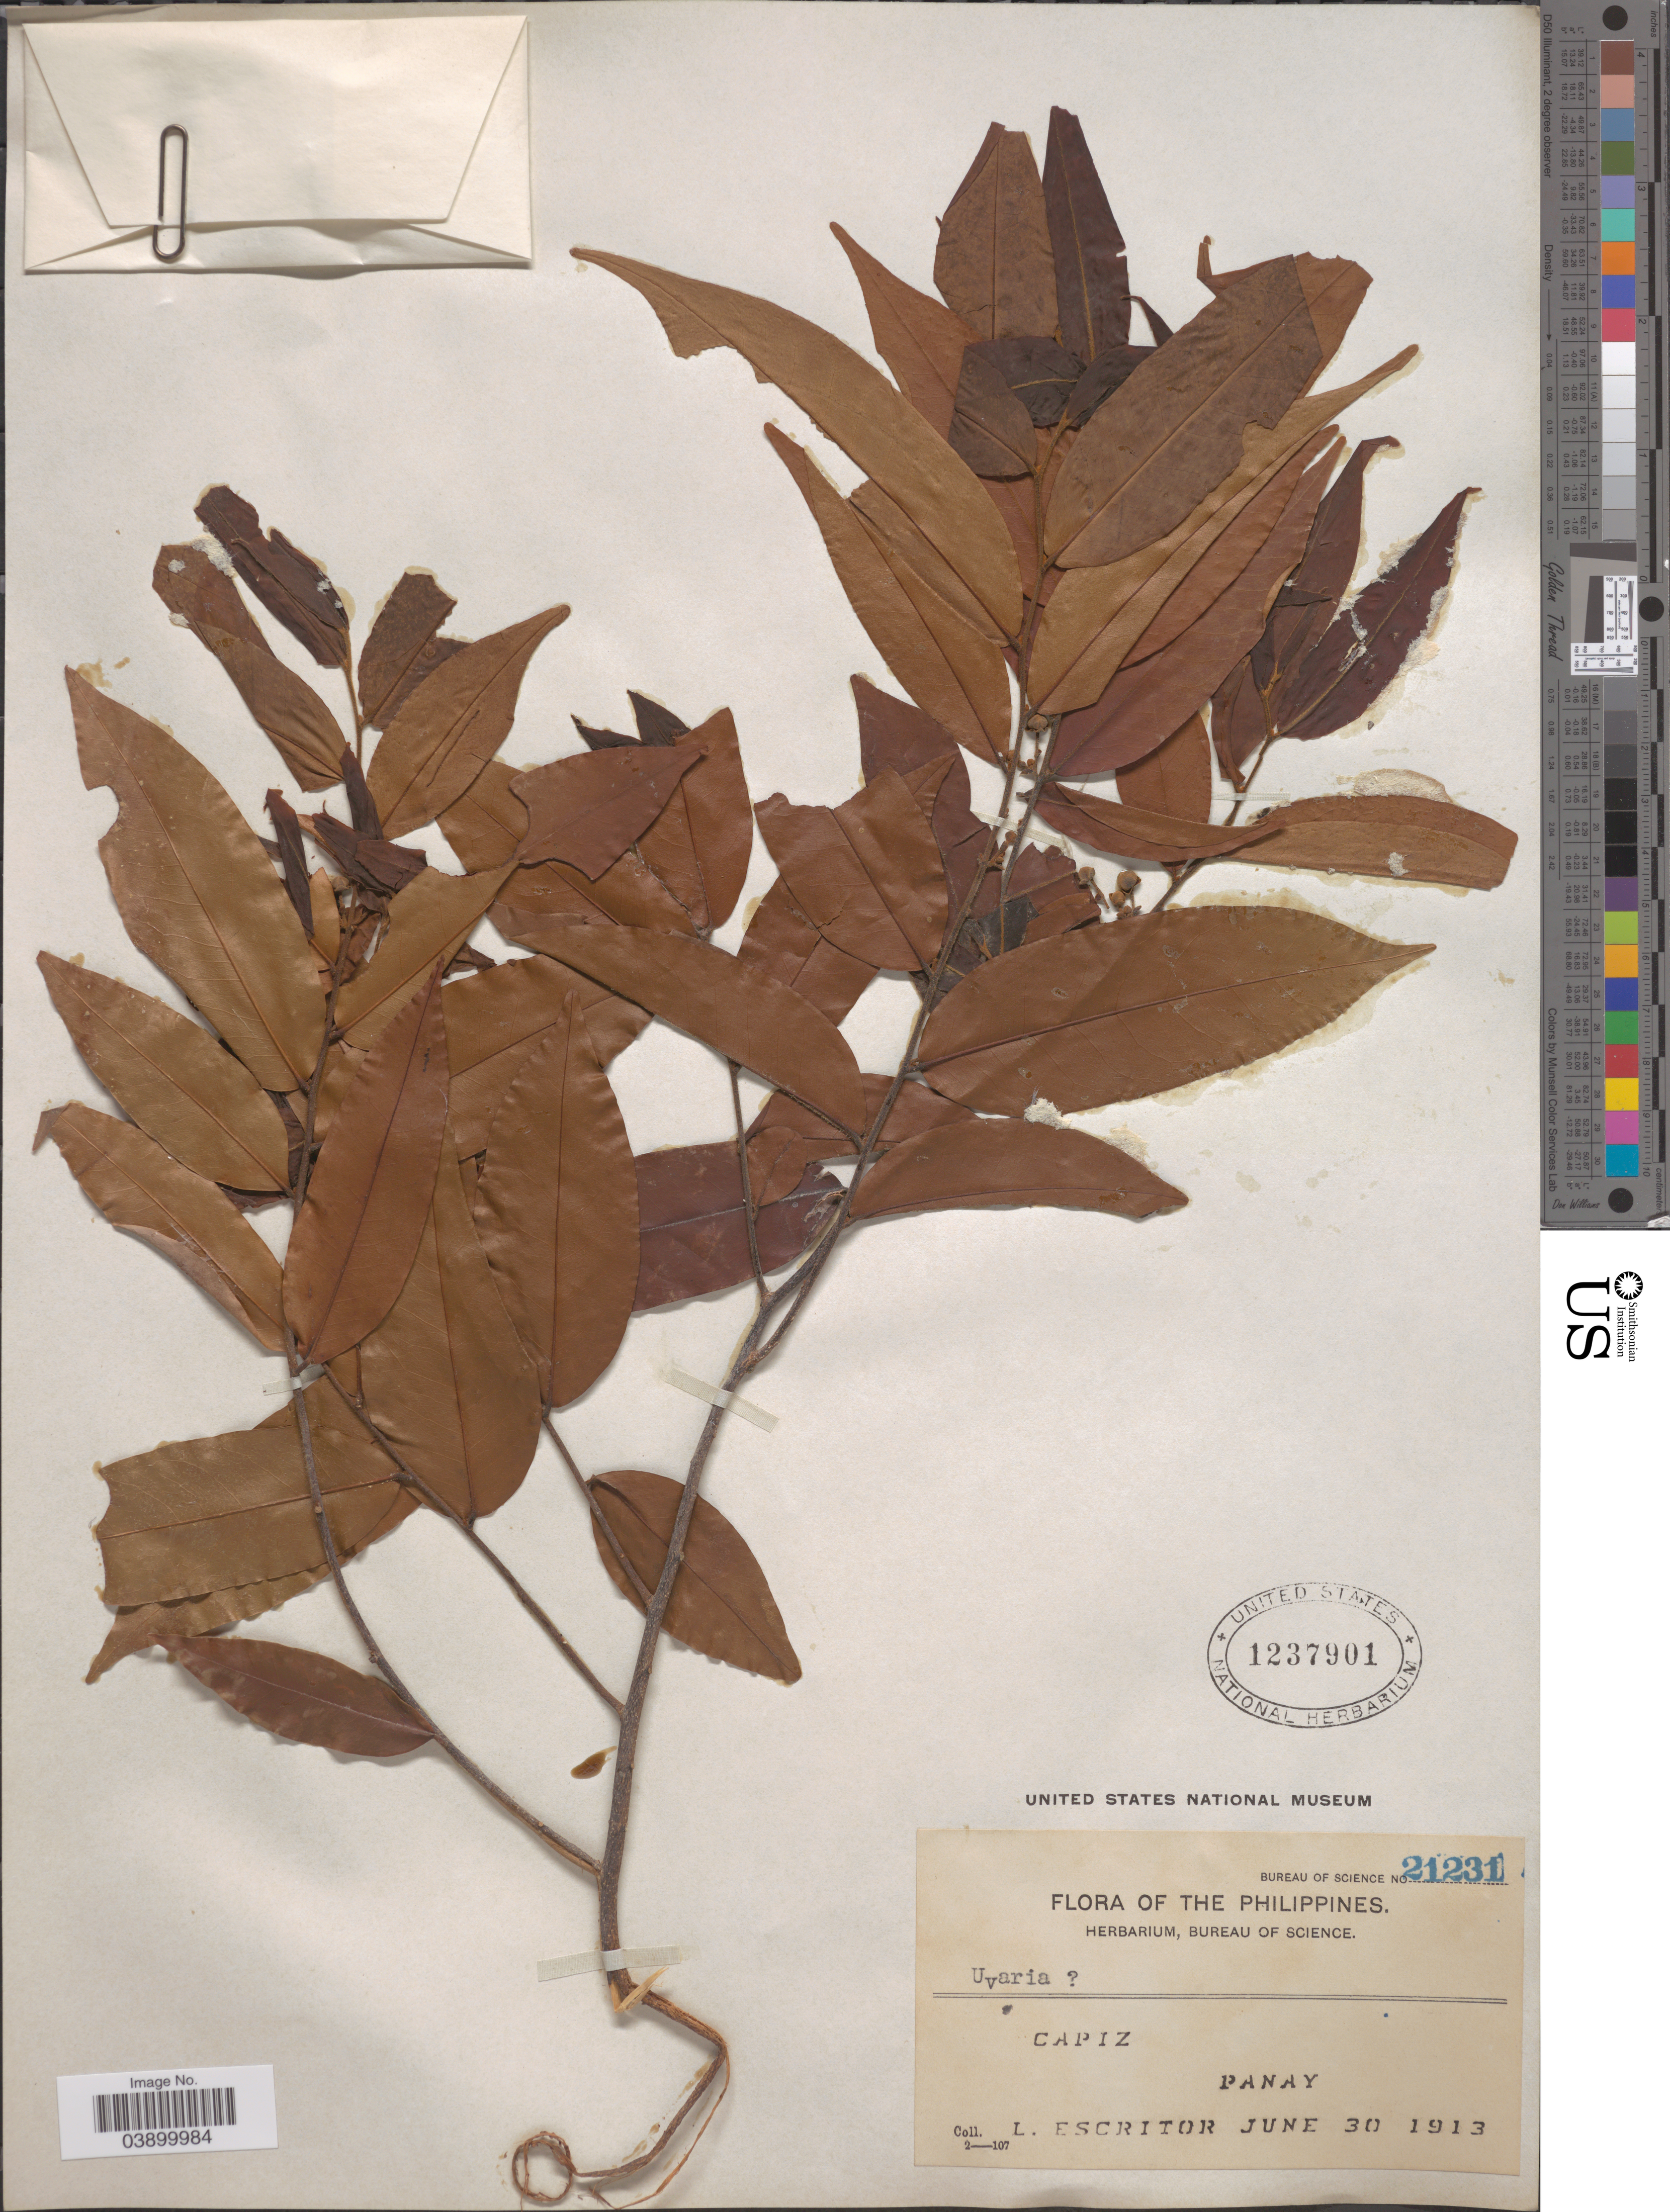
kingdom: Plantae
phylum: Tracheophyta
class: Magnoliopsida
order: Magnoliales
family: Annonaceae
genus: Uvaria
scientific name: Uvaria sp.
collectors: L. Escritor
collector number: Bureau of Science 21231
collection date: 1913-06-30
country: Philippines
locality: Capiz. Panay.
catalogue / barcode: US 1237901